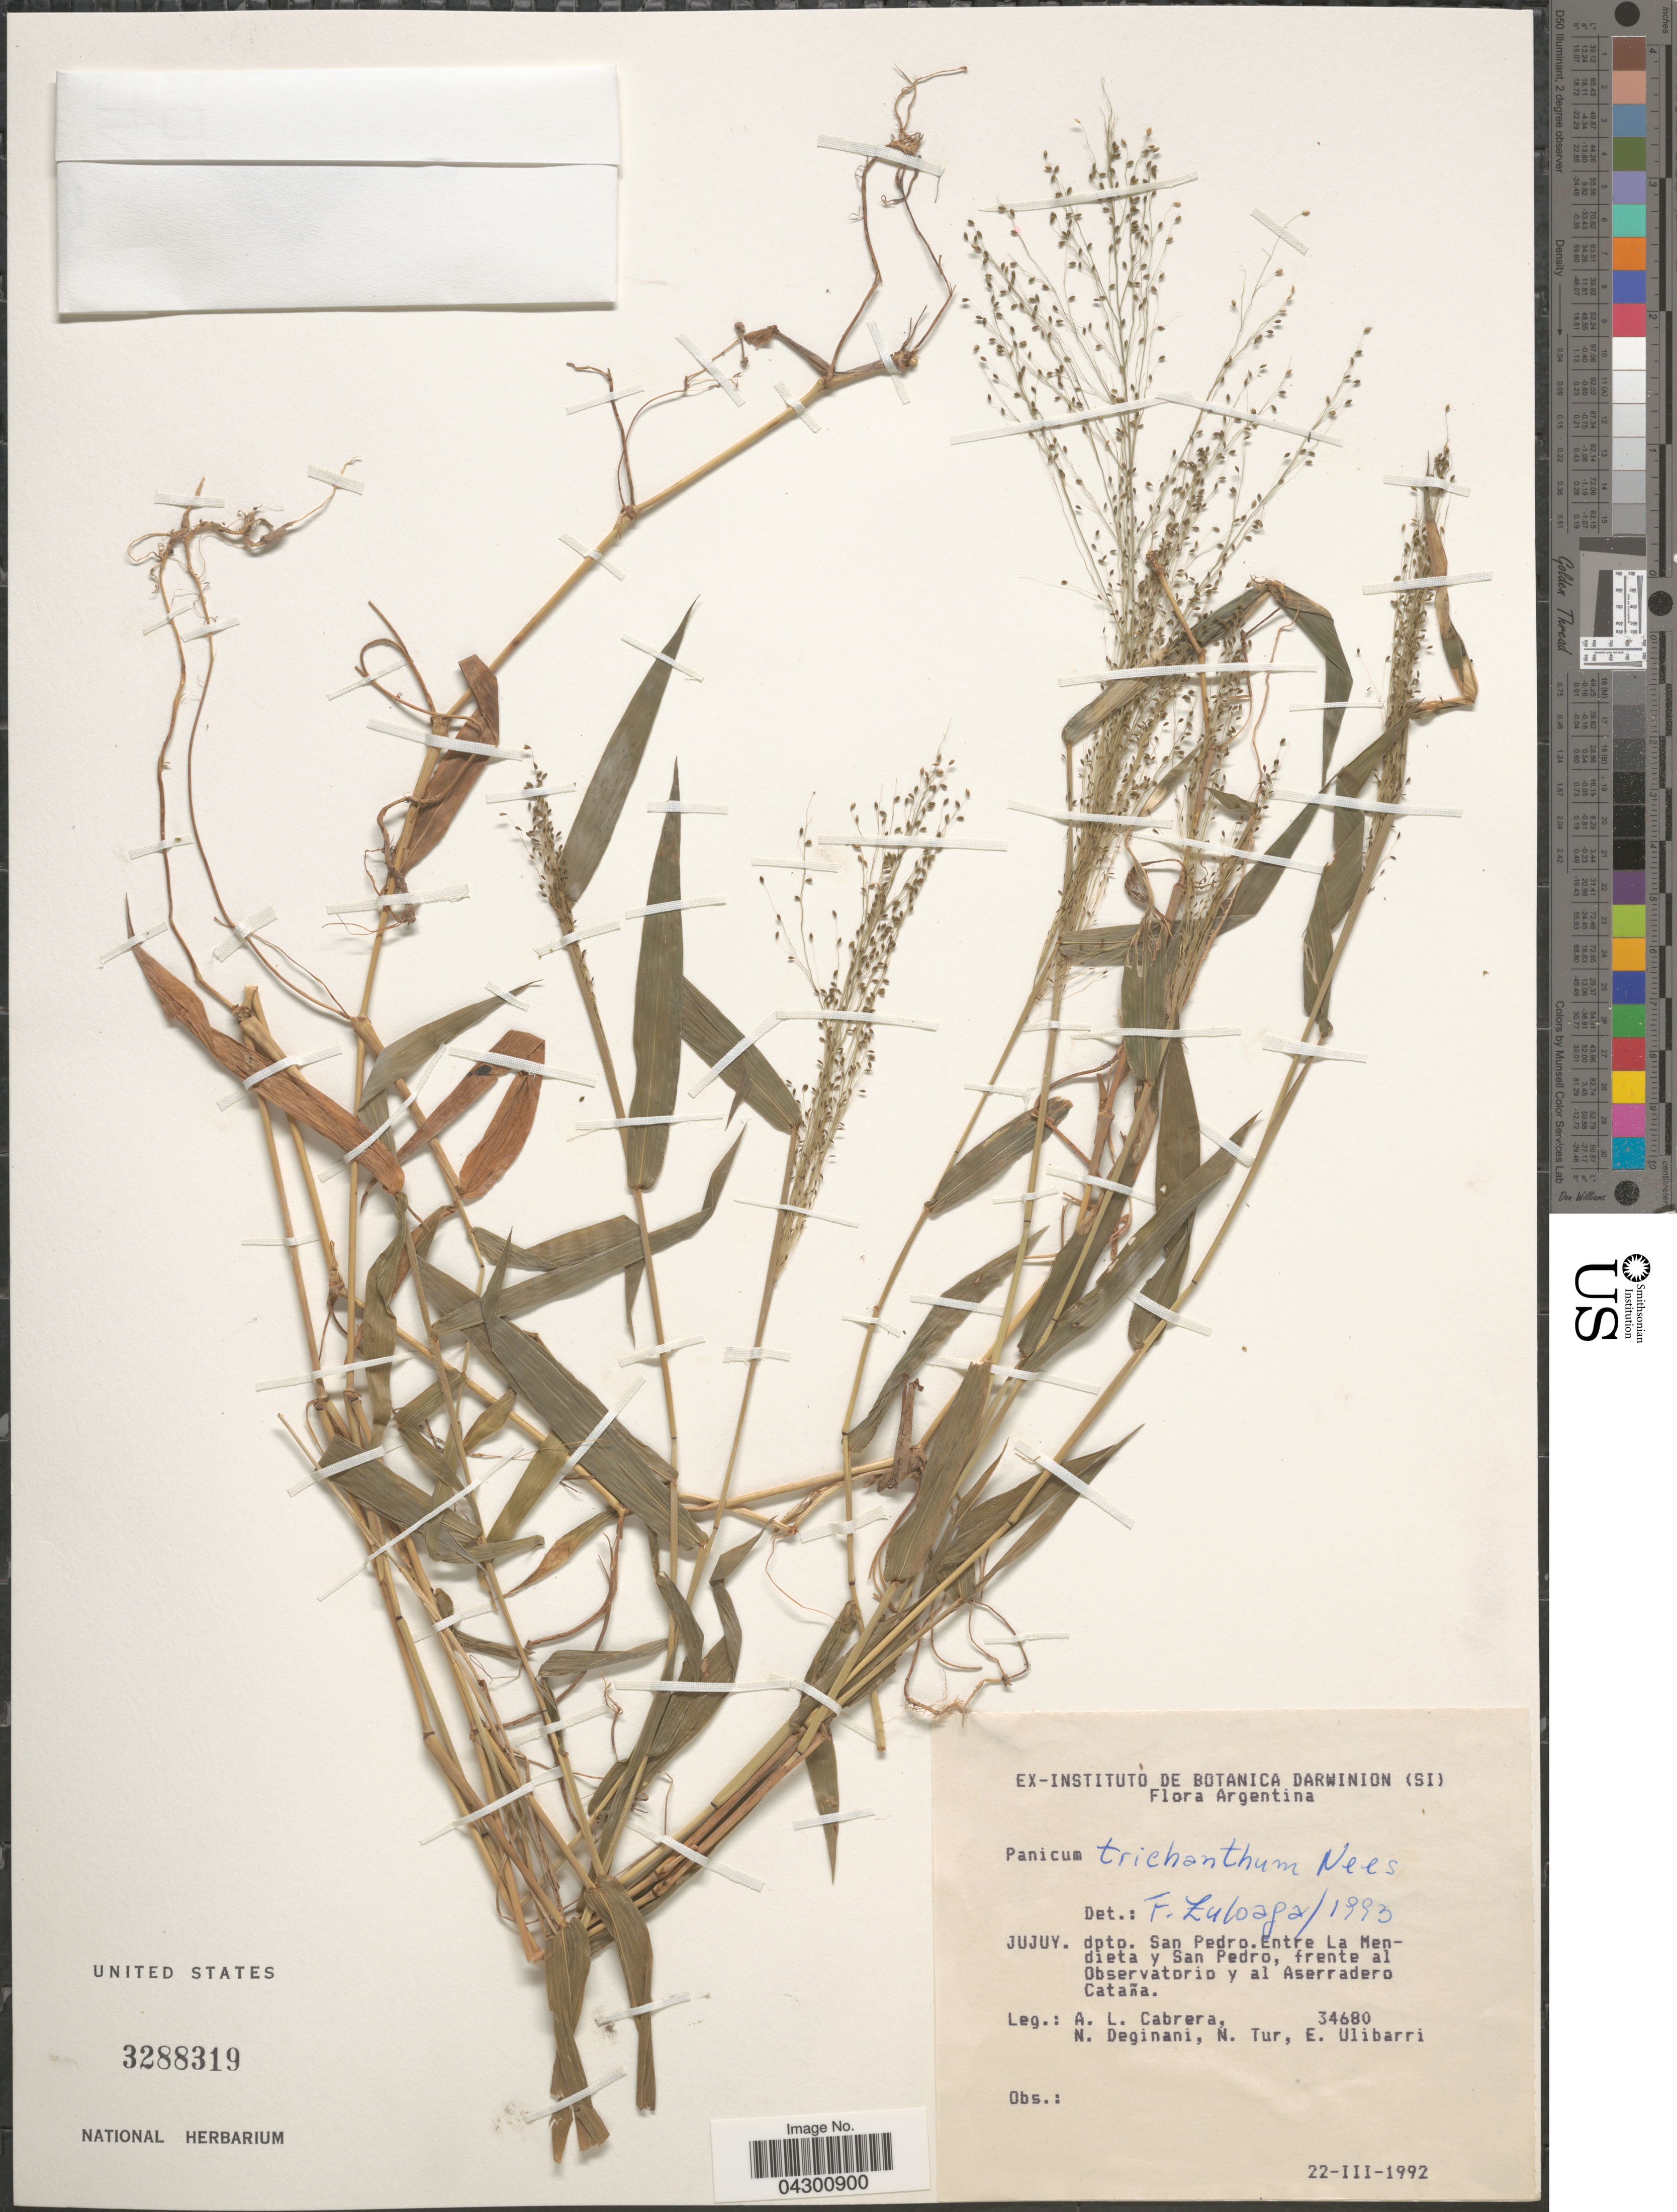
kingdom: Plantae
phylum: Tracheophyta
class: Liliopsida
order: Poales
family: Poaceae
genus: Panicum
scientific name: Panicum trichanthum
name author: Nees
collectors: A. L. Cabrera, N. Deginani, N. Tur & E. Ulibarri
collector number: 34680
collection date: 1992-03-22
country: Argentina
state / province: Jujuy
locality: Dpto. San Pedro. Entre La Mendieta y San Pedro, frente al Observatorio y al Aserradero Cataña.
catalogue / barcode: US 3288319